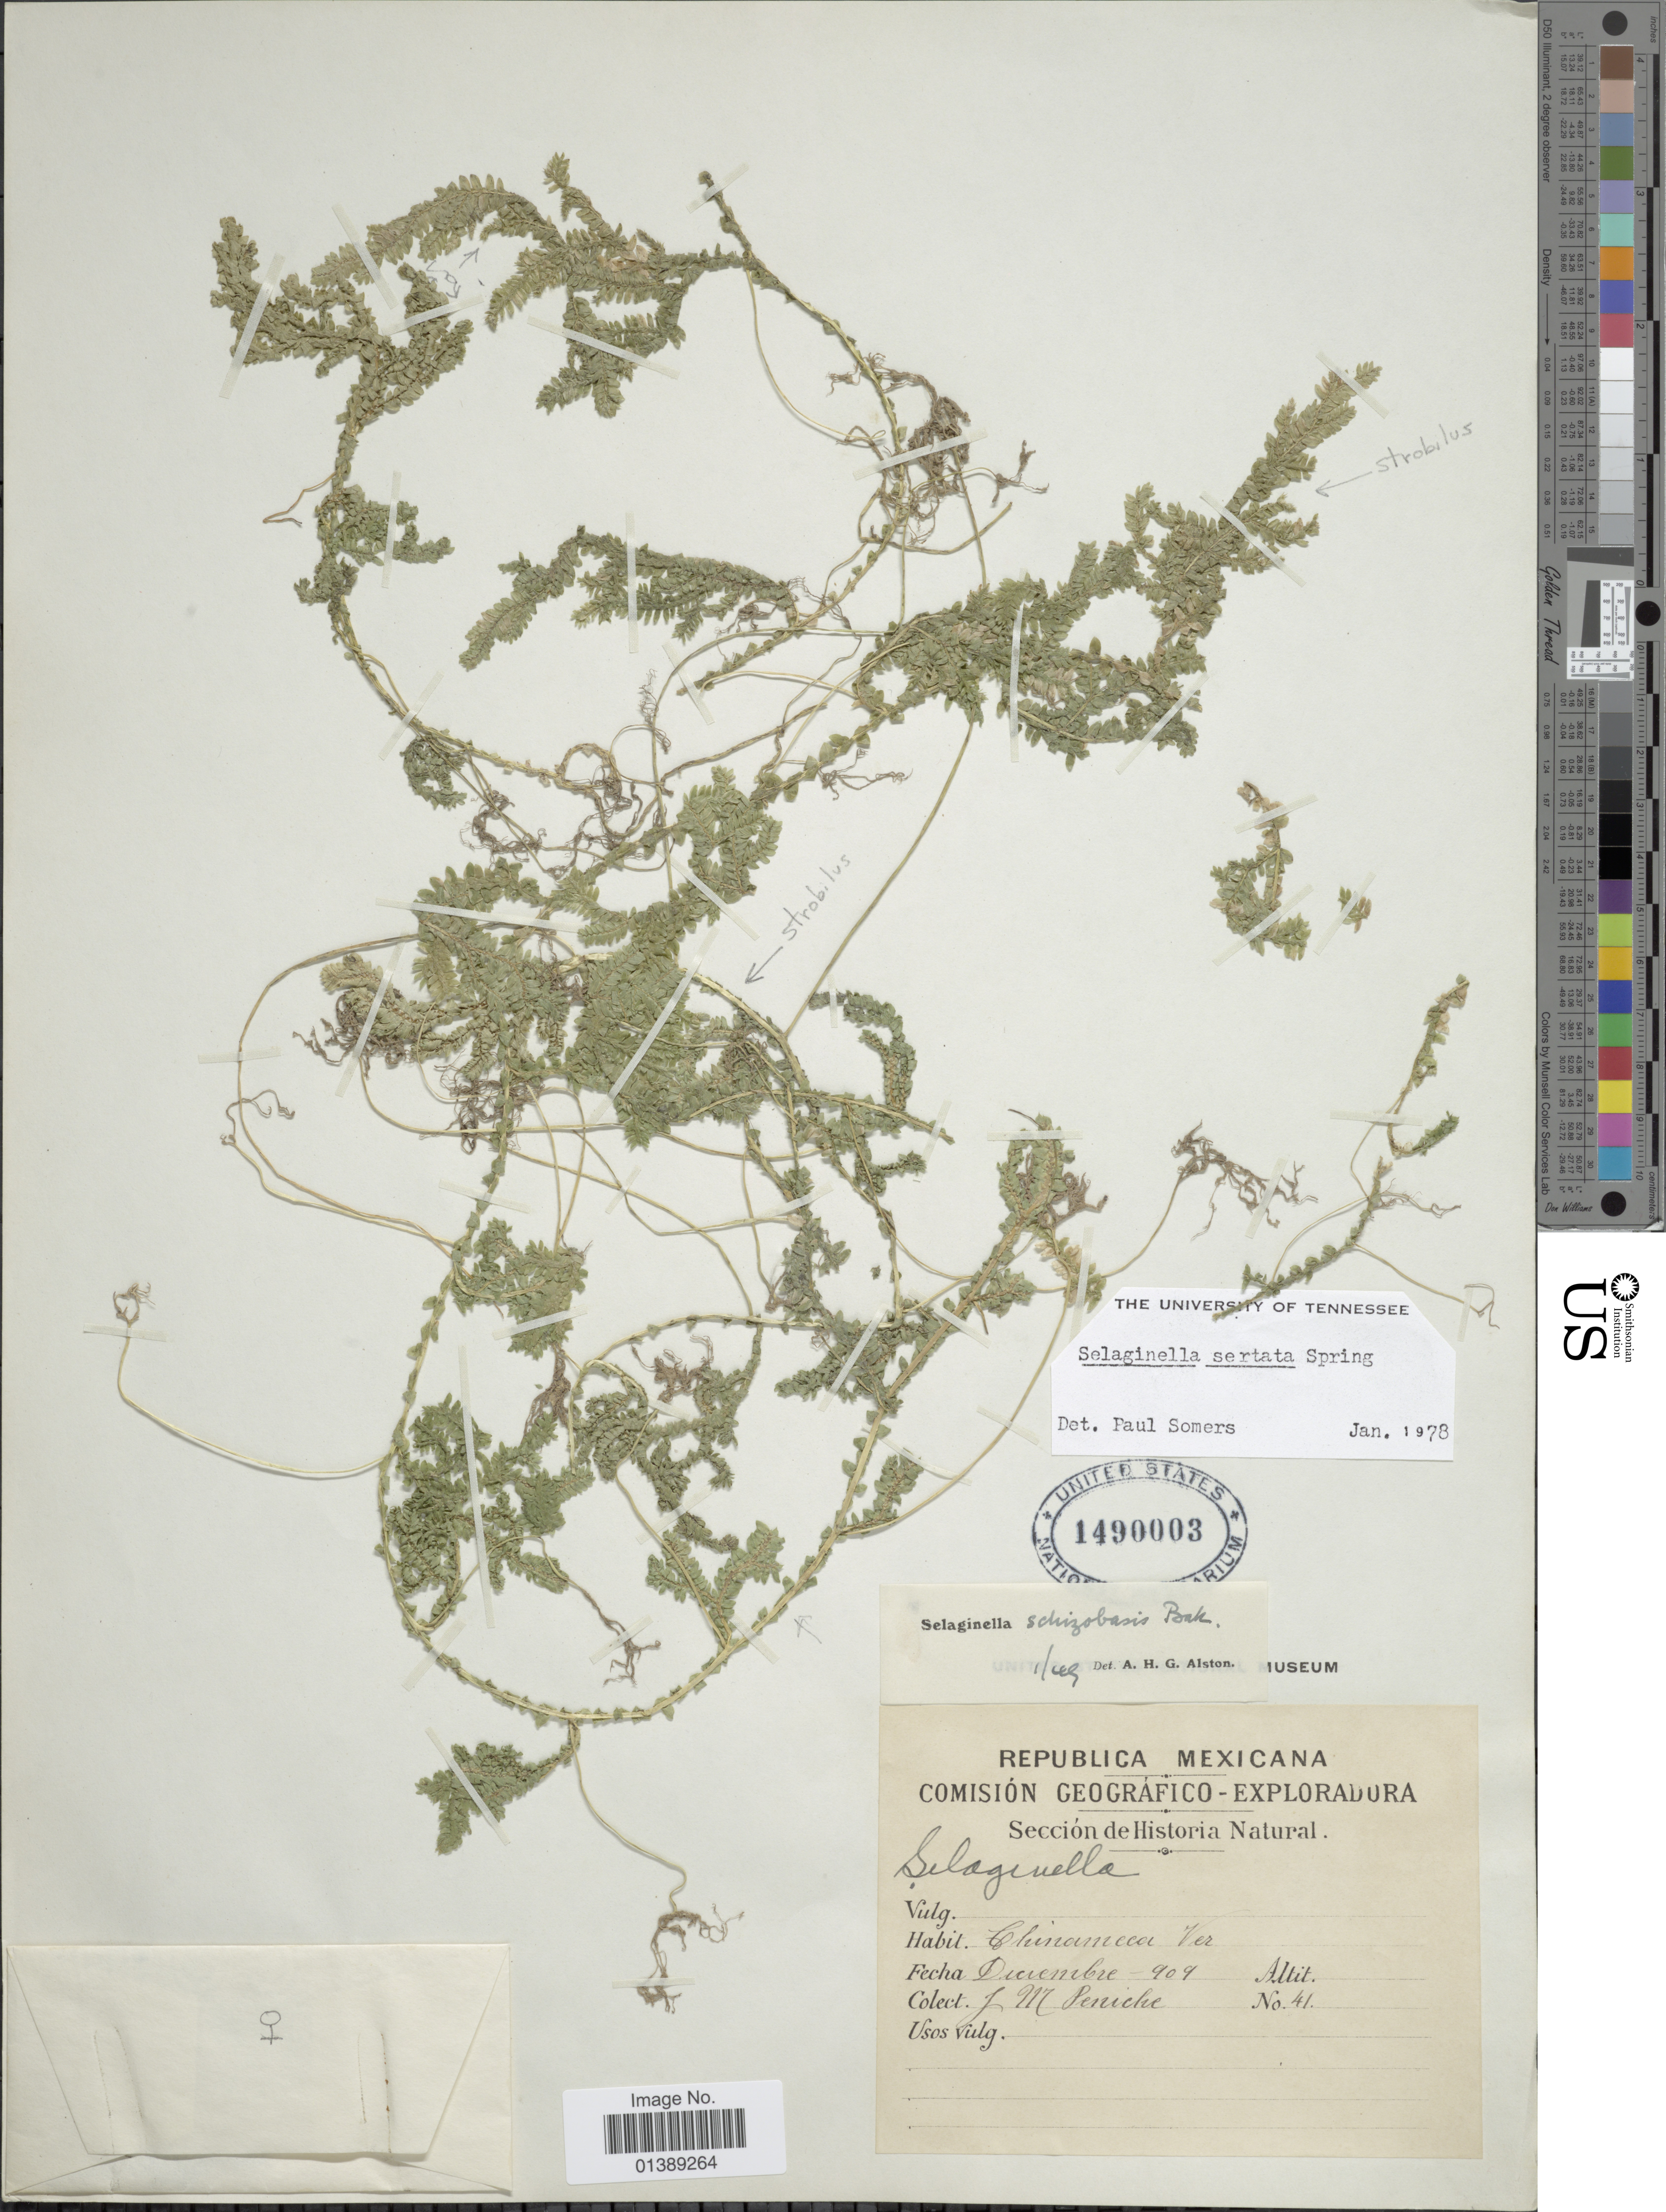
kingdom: Plantae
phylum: Tracheophyta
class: Lycopodiopsida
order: Selaginellales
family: Selaginellaceae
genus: Selaginella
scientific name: Selaginella sertata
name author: Spring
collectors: J. Peniche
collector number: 41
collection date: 1909-12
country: Mexico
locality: Chinameca Ver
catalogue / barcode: US 1490003